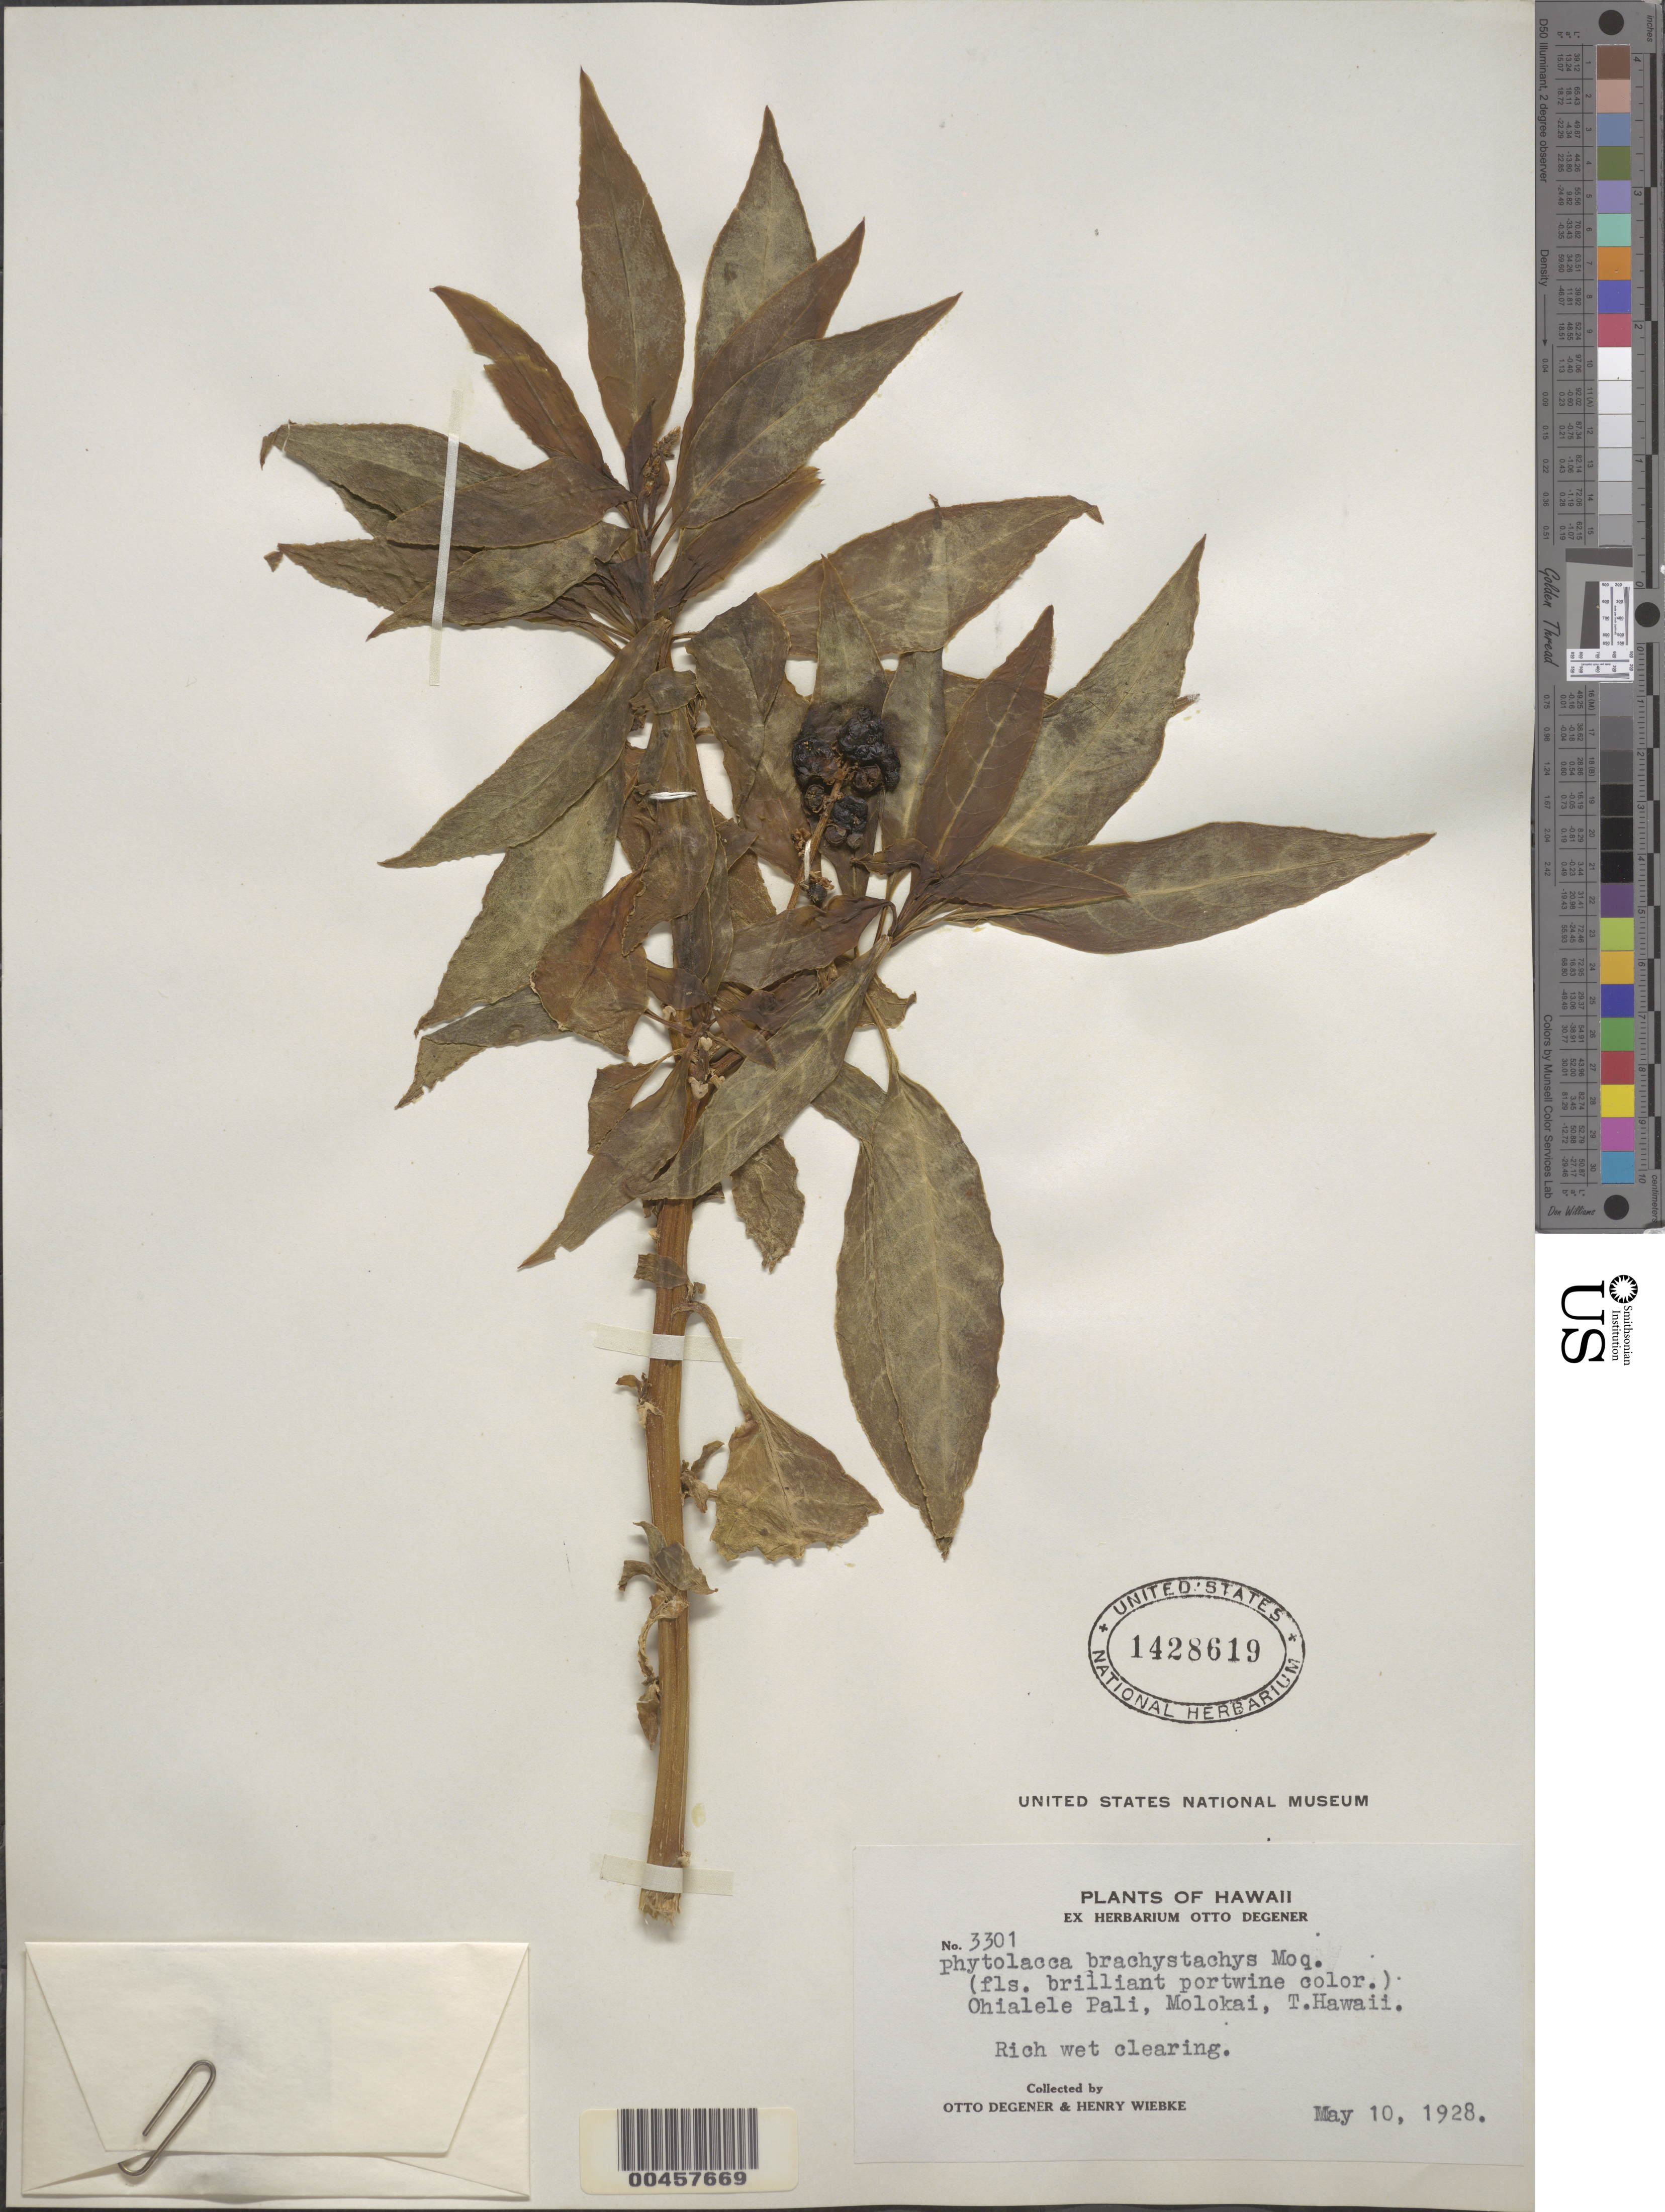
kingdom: Plantae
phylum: Tracheophyta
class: Magnoliopsida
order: Caryophyllales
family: Phytolaccaceae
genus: Phytolacca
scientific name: Phytolacca sandwicensis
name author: Endl.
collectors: O. Degener & H. Wiebke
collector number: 3301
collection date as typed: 10 May 1928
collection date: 1928-05-10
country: United States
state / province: Hawaii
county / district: Maui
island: Moloka'i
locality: Ohialele Pali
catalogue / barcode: US 1428619